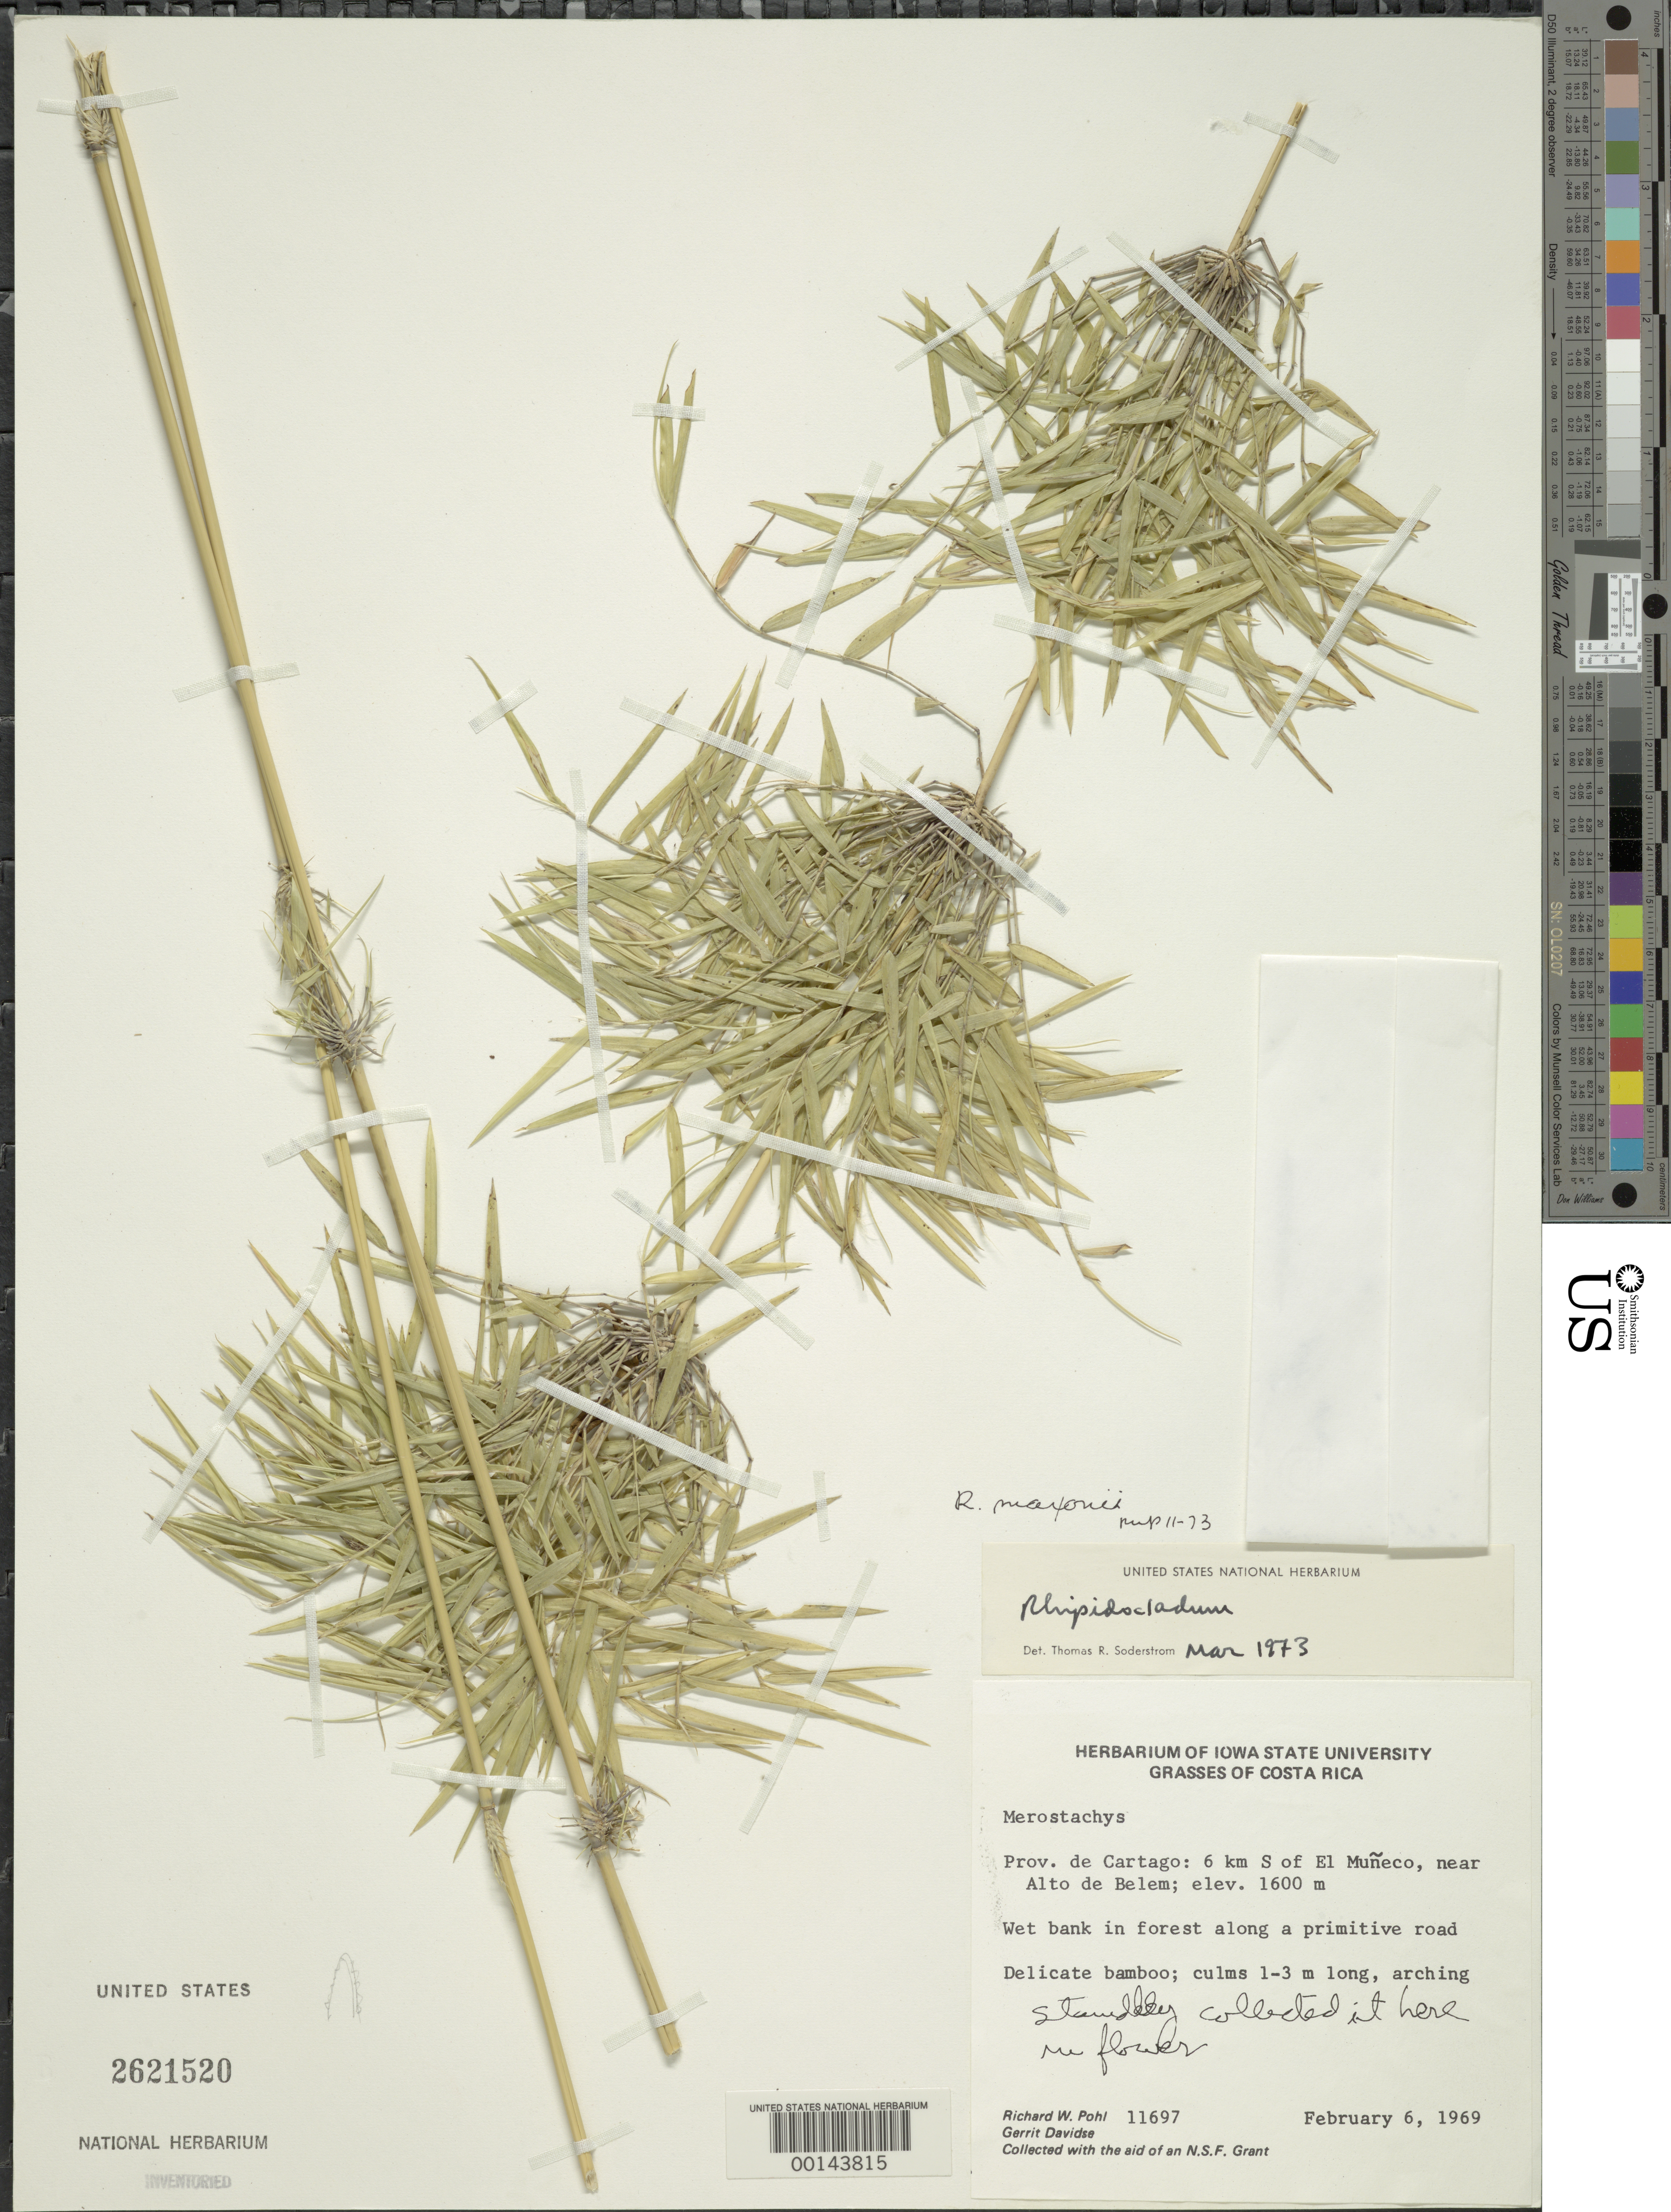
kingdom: Plantae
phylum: Tracheophyta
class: Liliopsida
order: Poales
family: Poaceae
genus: Rhipidocladum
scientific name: Rhipidocladum maxonii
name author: (Hitchc.) McClure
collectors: R. W. Pohl & G. Davidse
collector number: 11697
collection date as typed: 06 Feb 1969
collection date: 1969-02-06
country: Costa Rica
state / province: Cartago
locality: El Muneco, alto de Belem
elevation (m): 1600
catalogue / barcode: US 2621520